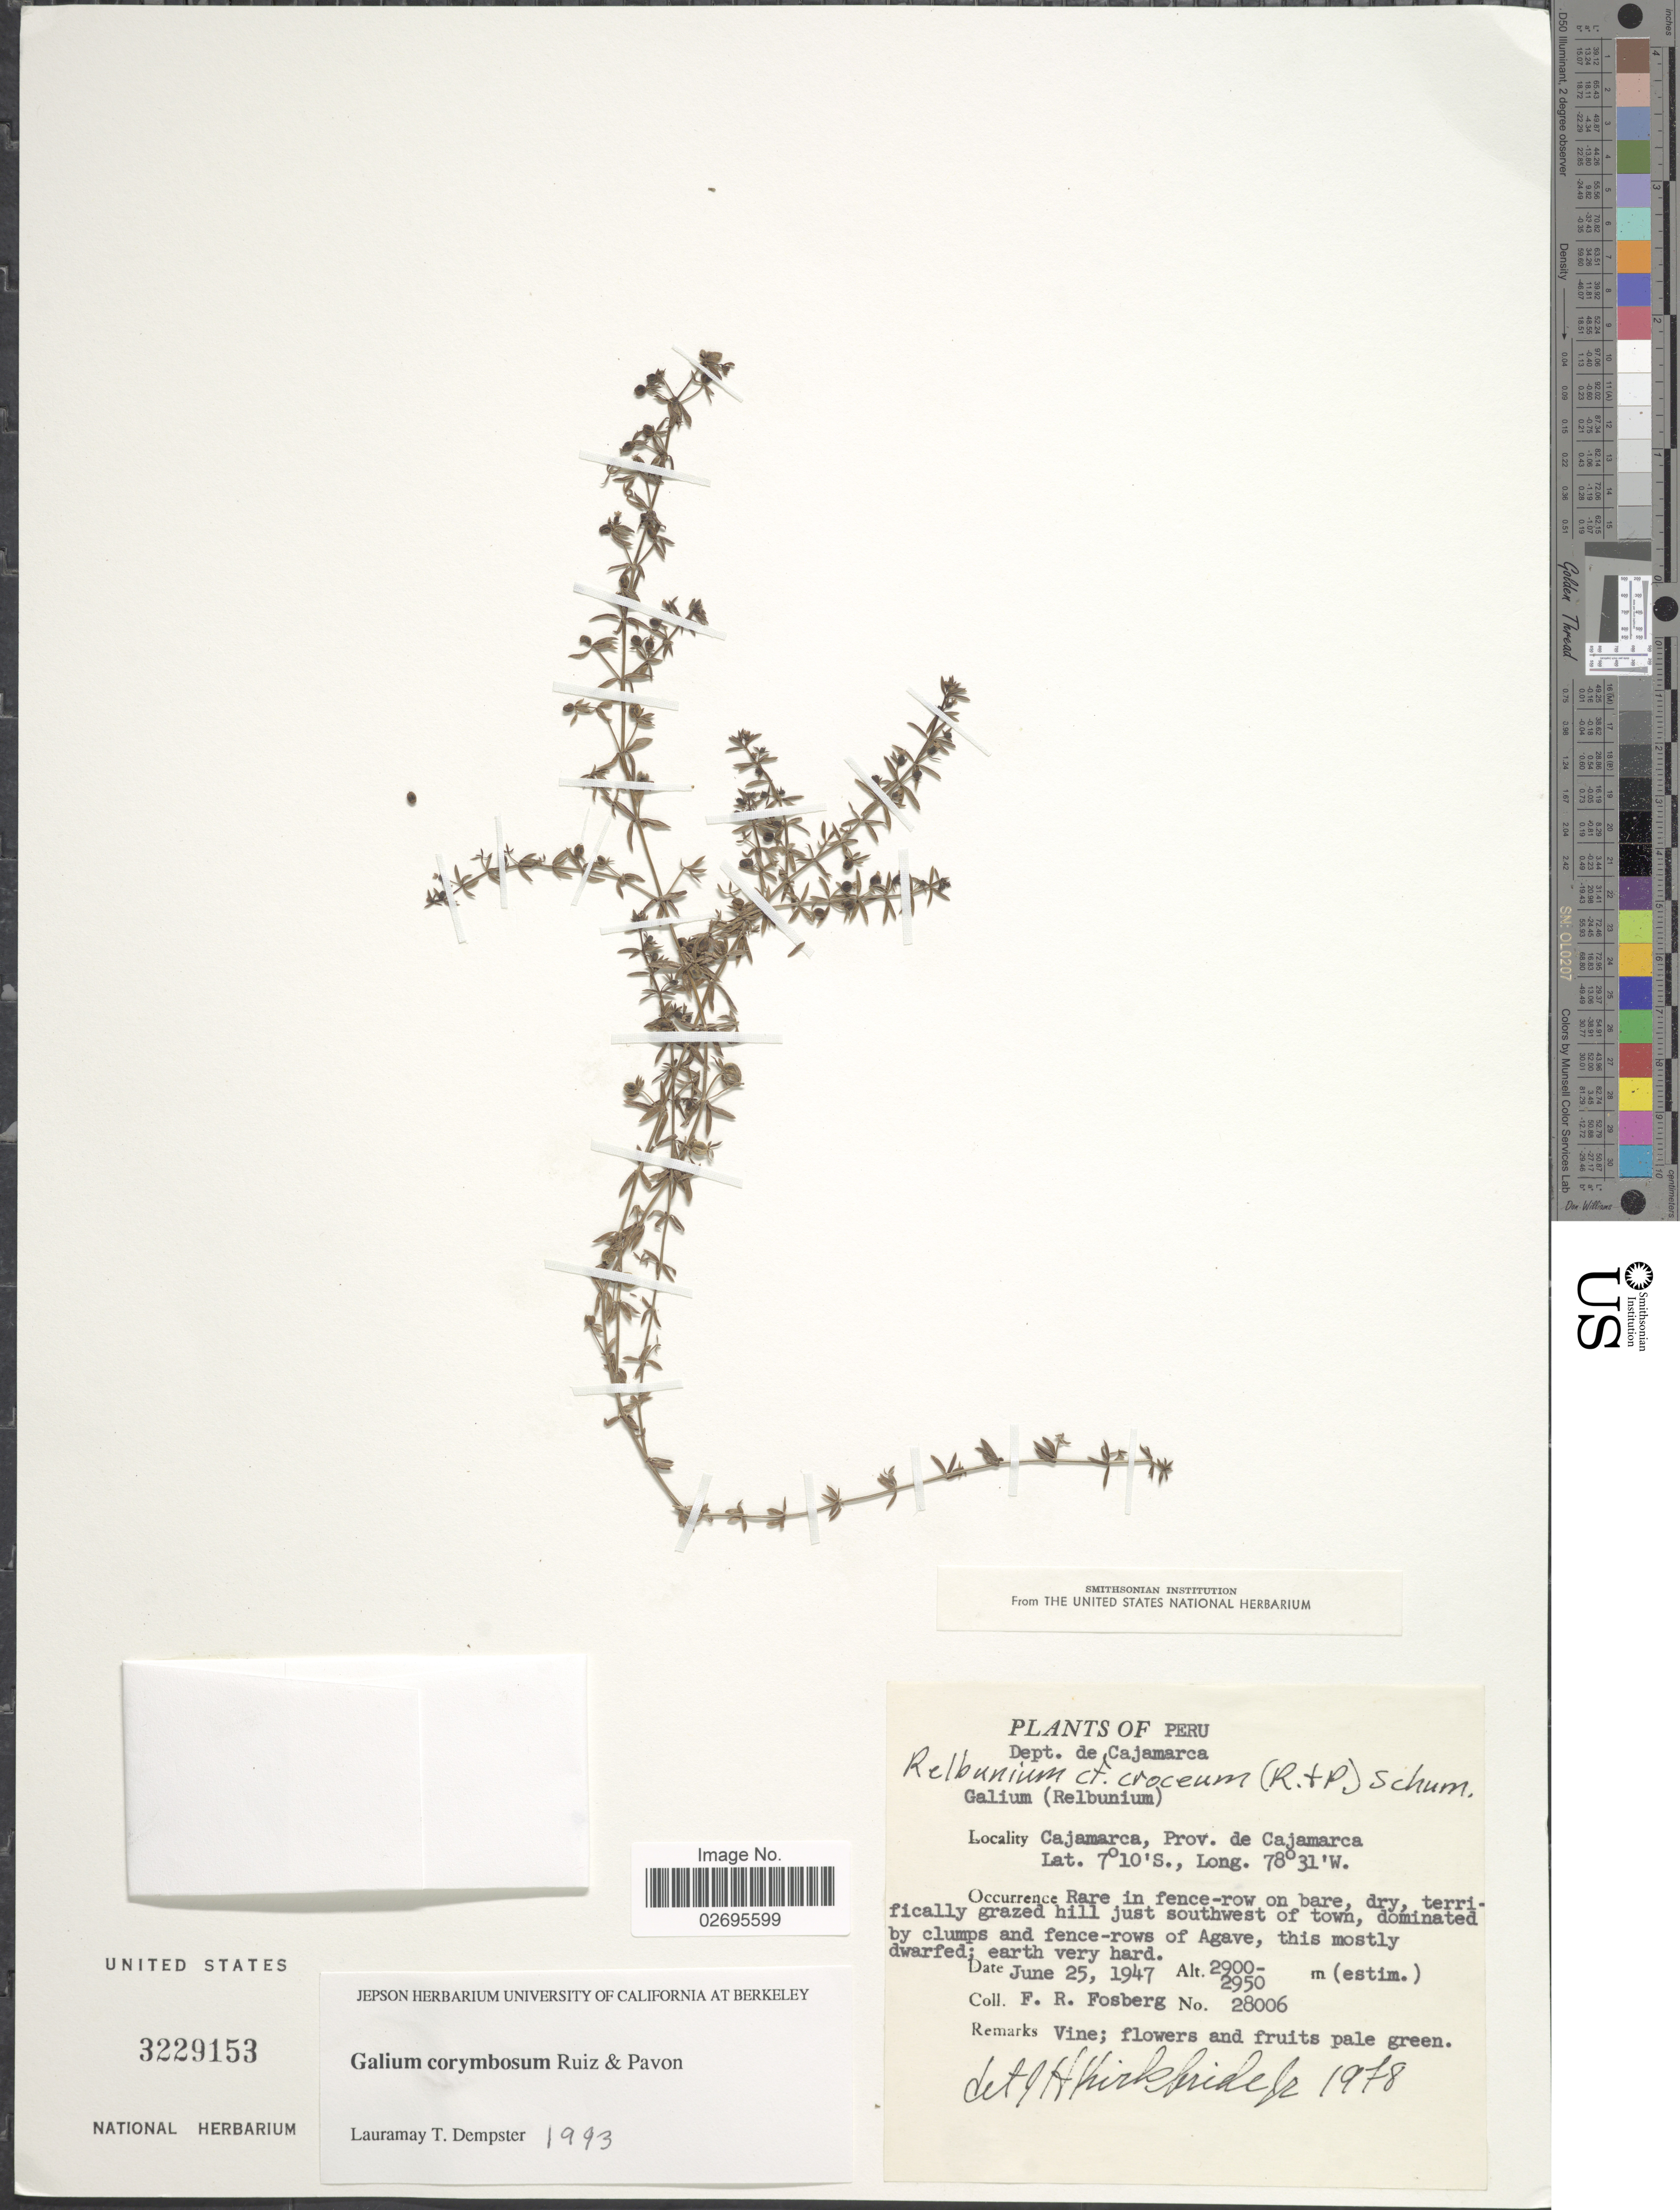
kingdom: Plantae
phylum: Tracheophyta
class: Magnoliopsida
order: Gentianales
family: Rubiaceae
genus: Galium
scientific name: Galium corymbosum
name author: Ruiz & Pav.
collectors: F. R. Fosberg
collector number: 28006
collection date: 1947-06-25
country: Peru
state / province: Cajamarca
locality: Dept. de Cajamarca, Cajamarca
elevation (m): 2900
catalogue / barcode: US 3229153